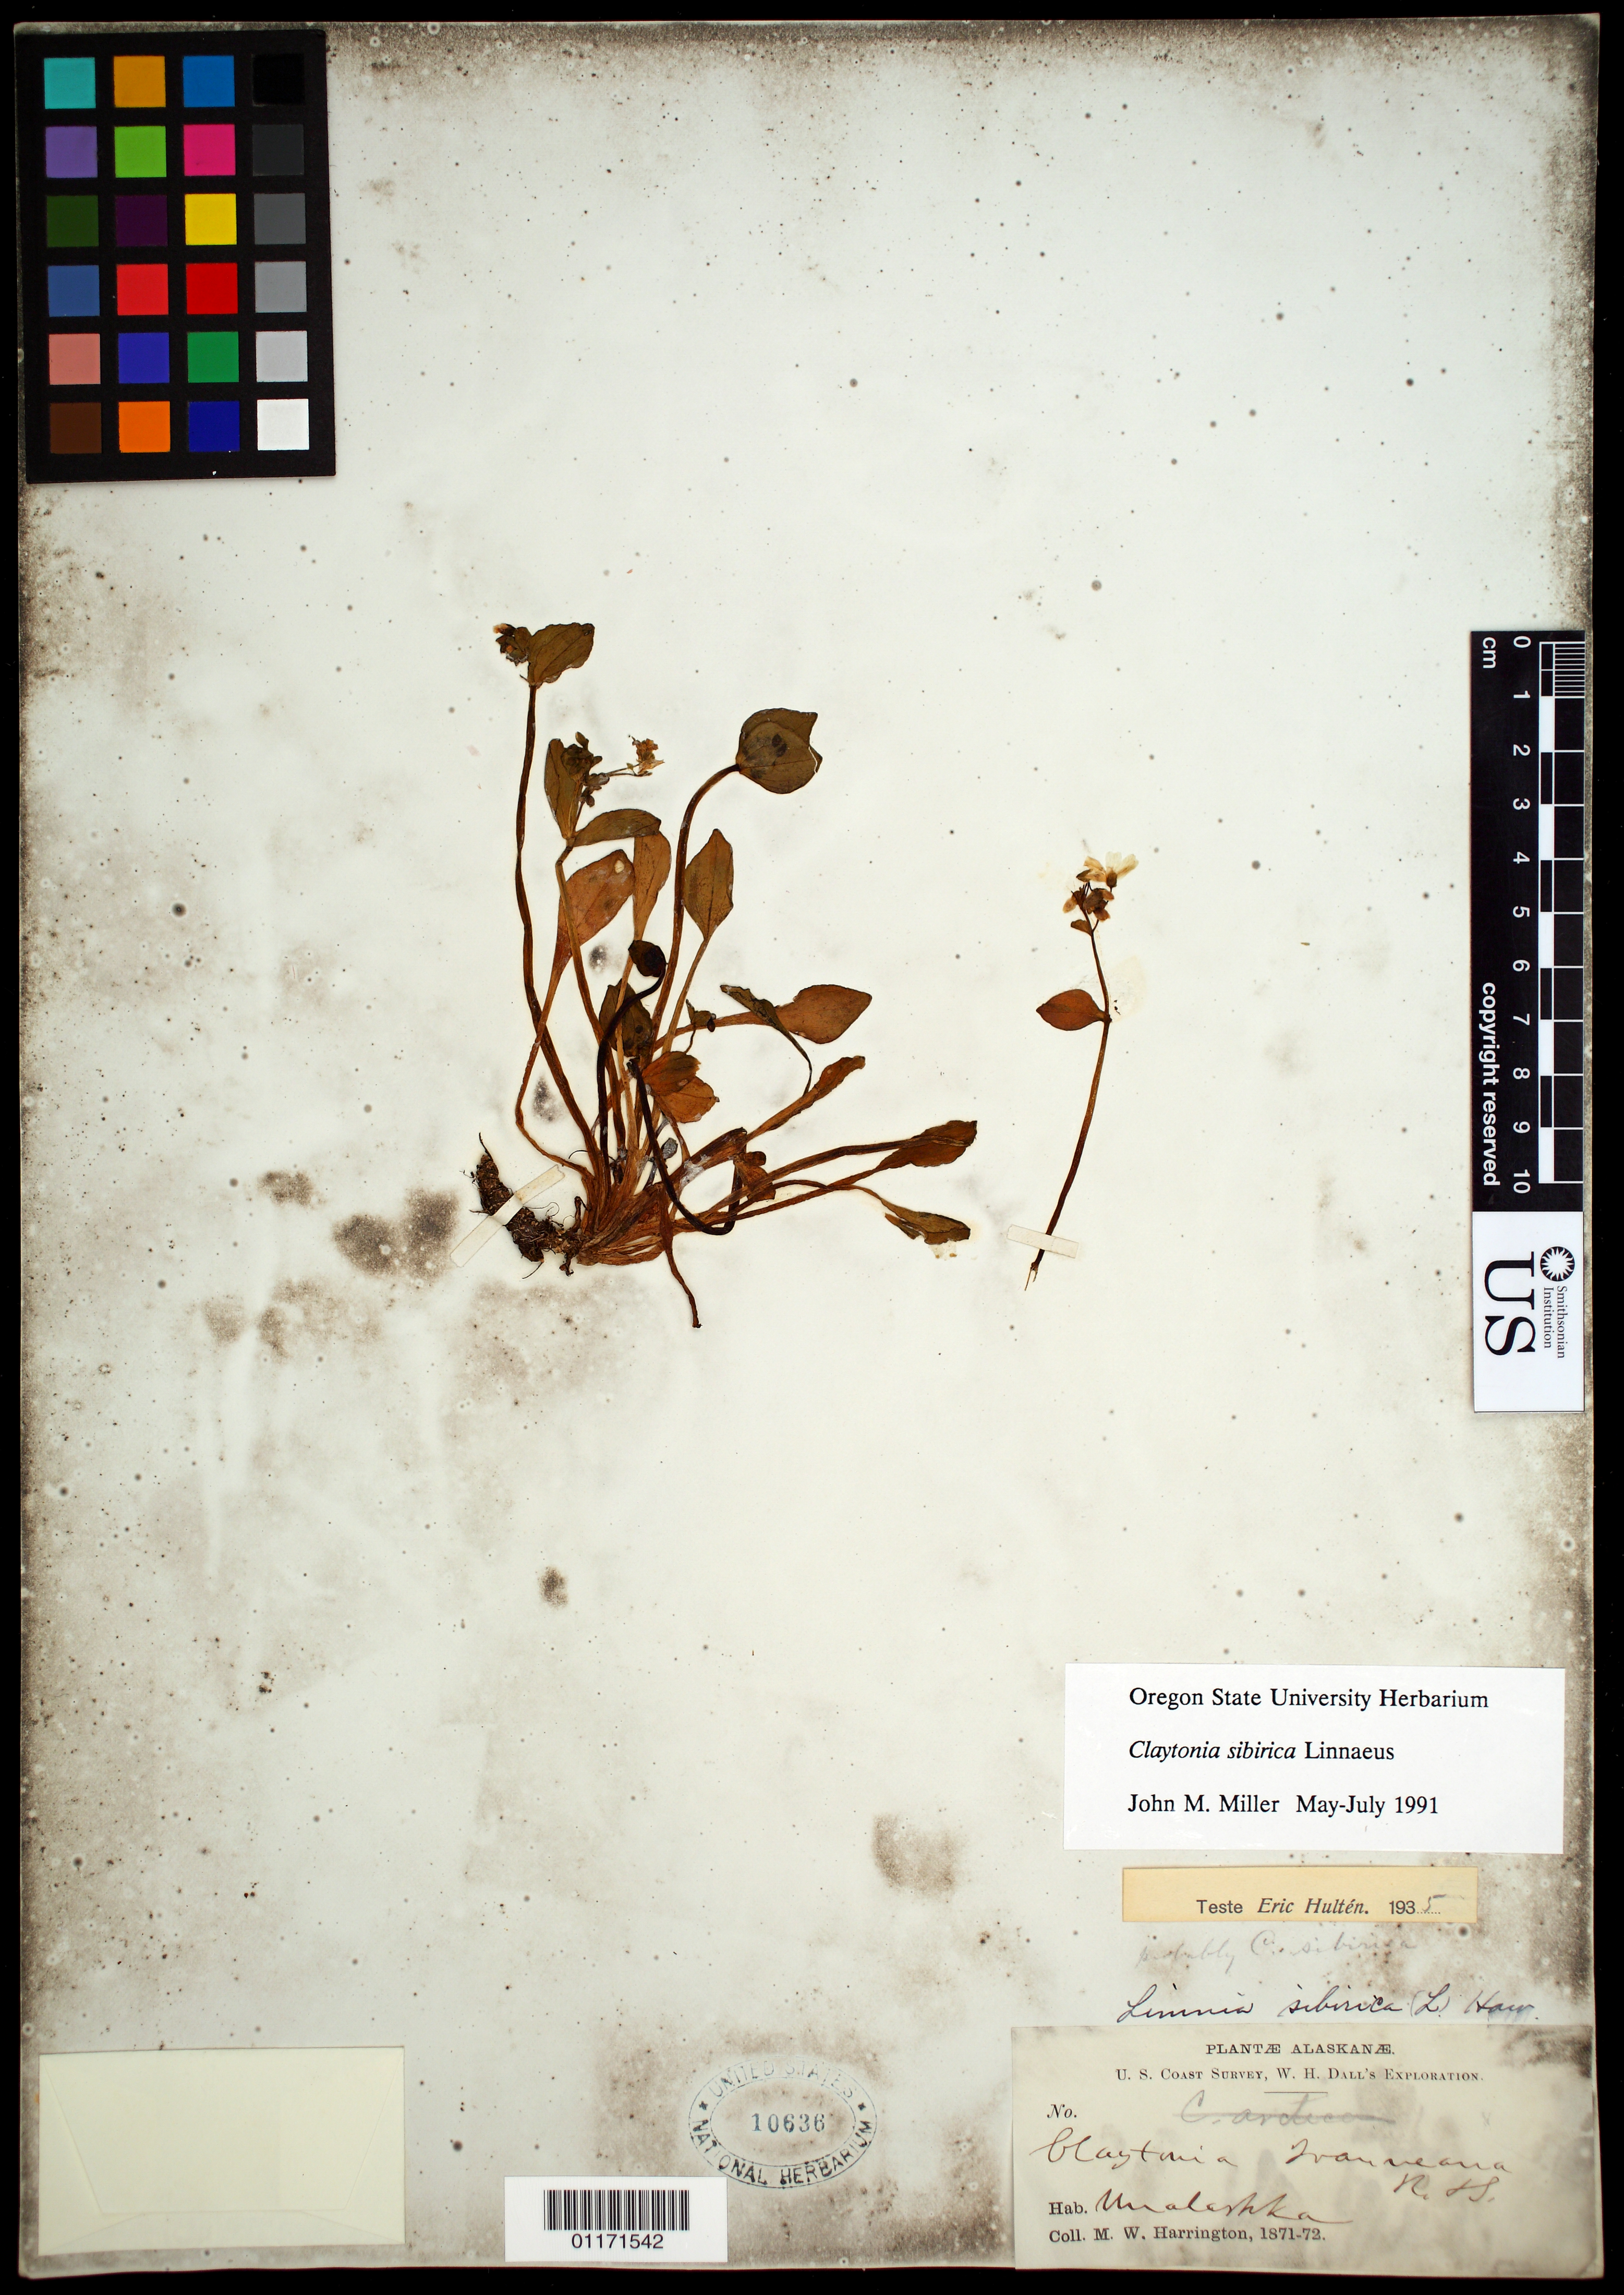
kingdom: Plantae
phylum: Tracheophyta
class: Magnoliopsida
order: Caryophyllales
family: Montiaceae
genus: Claytonia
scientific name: Claytonia sibirica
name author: L.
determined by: Miller, John M.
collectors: M. W. Harrington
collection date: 1871/1872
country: United States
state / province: Alaska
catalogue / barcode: US 10636